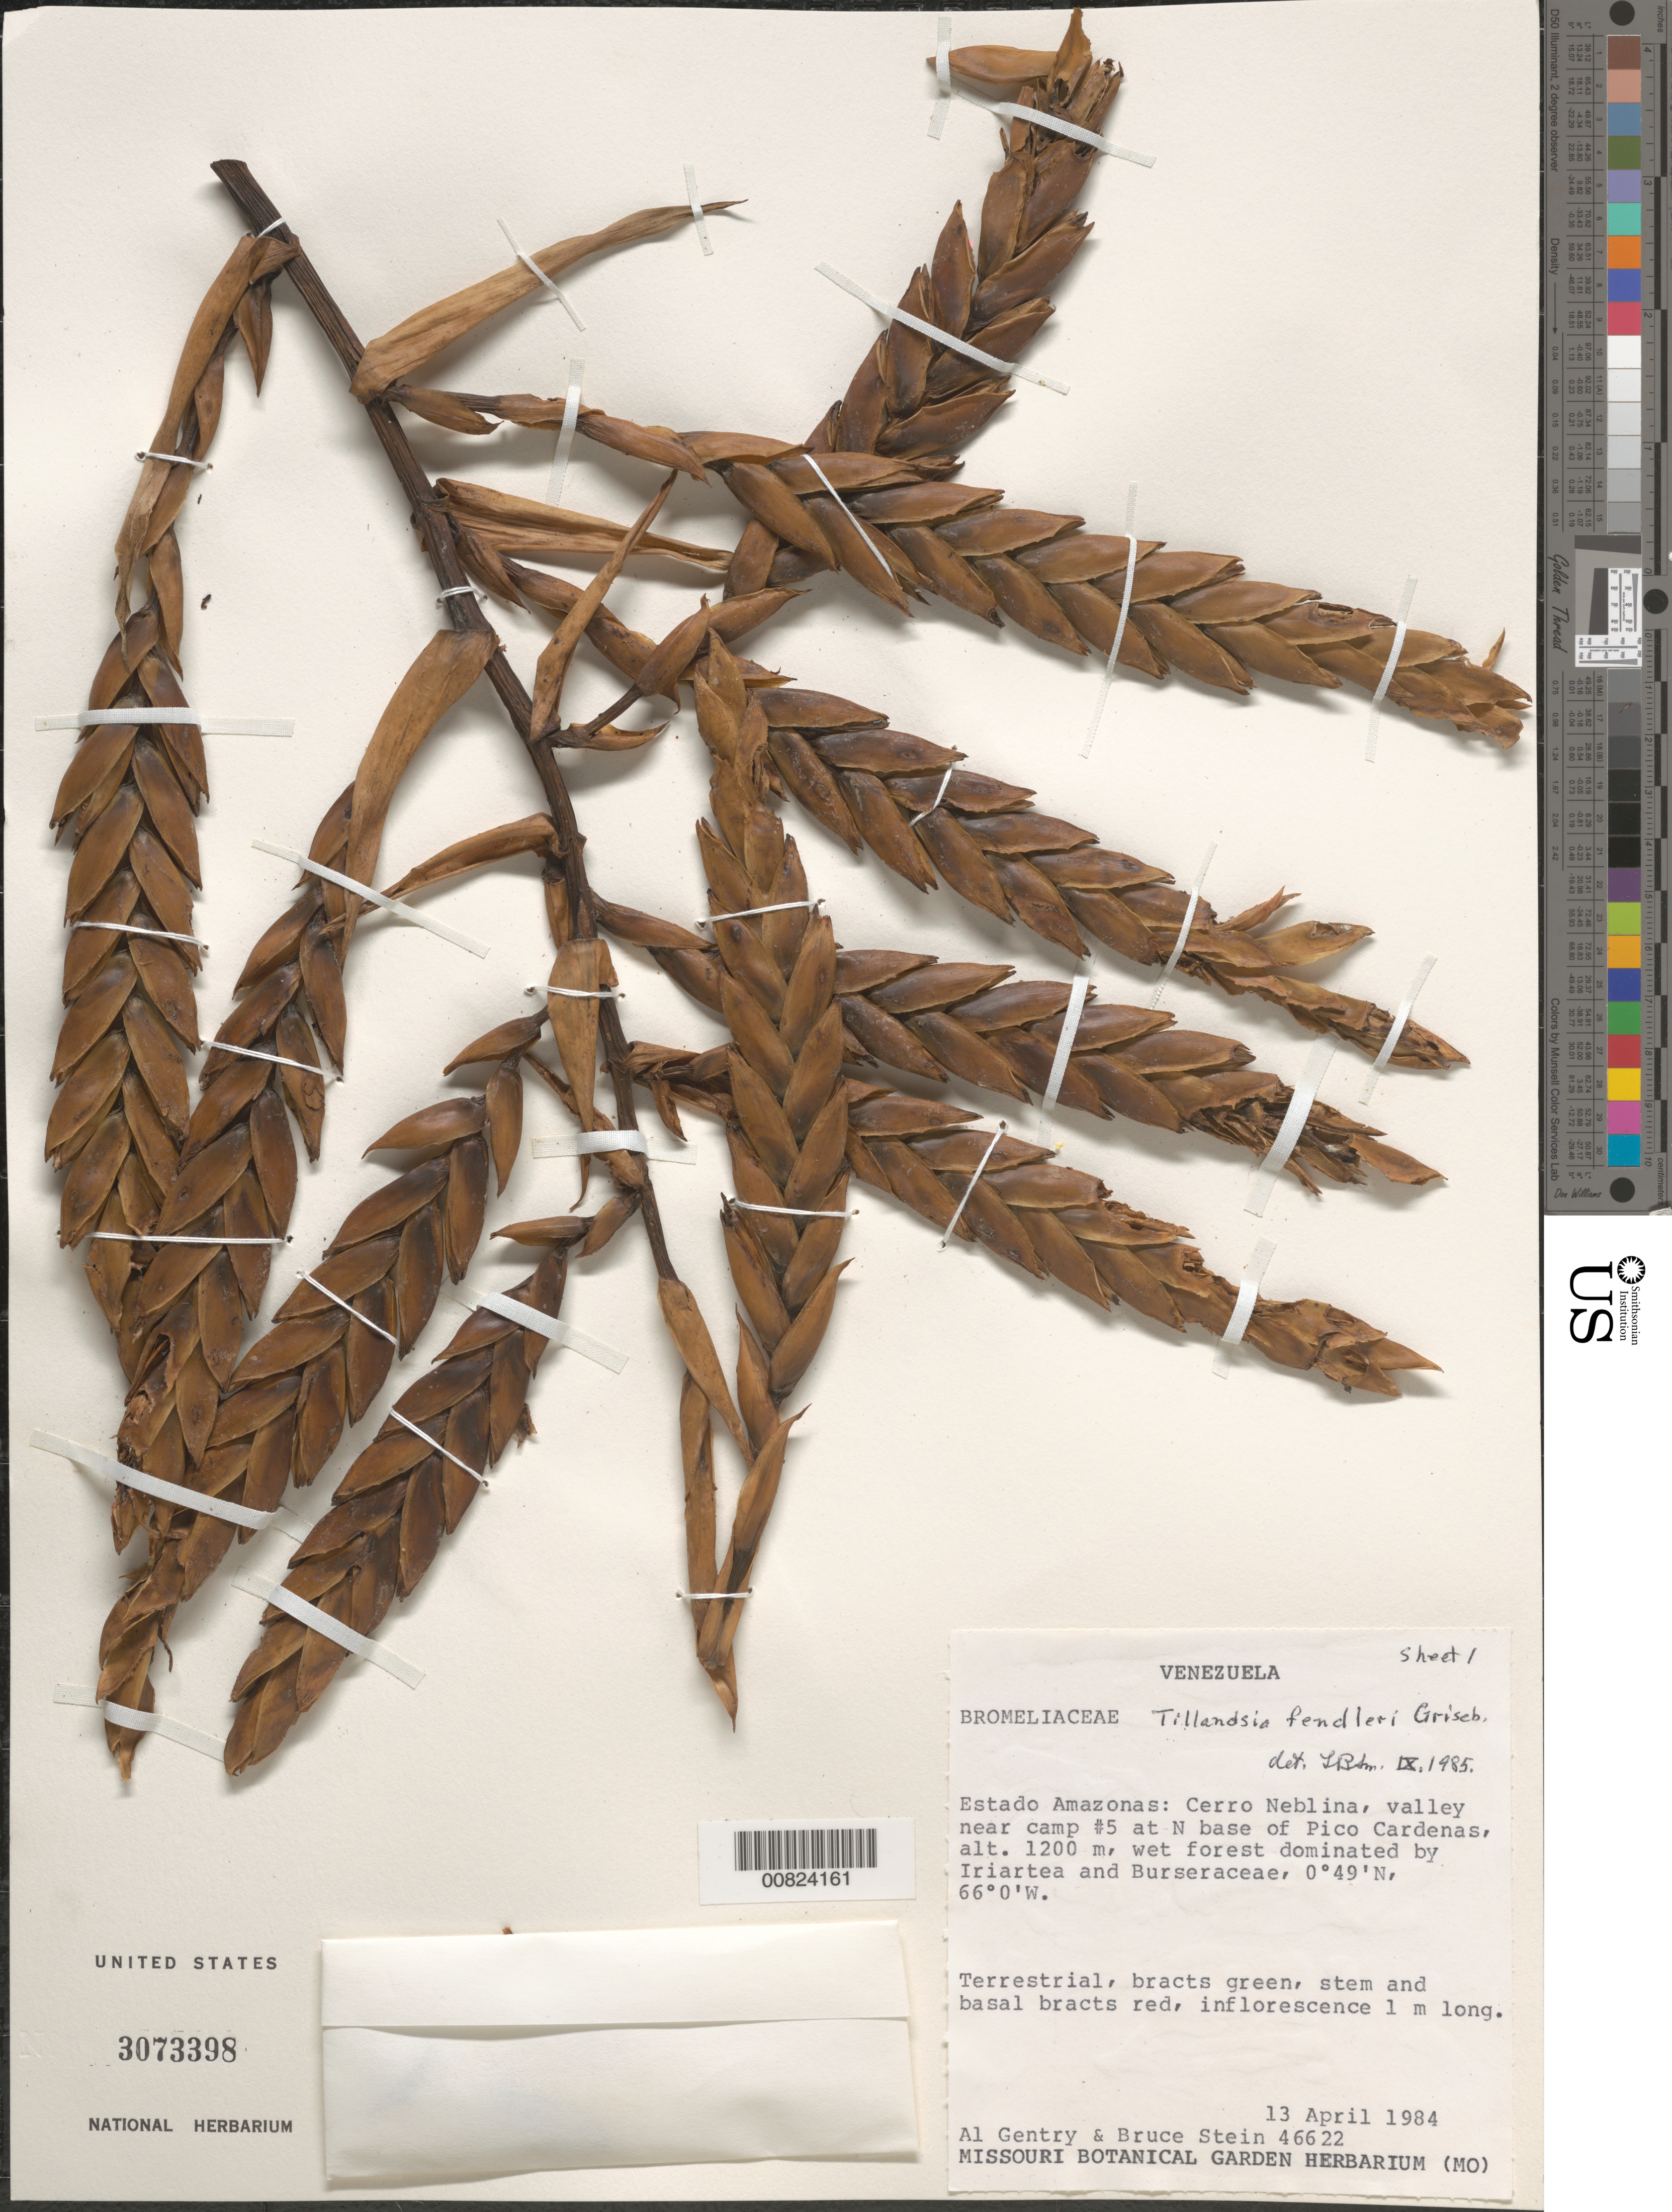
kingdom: Plantae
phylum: Tracheophyta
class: Liliopsida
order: Poales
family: Bromeliaceae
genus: Tillandsia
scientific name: Tillandsia fendleri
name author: Griseb.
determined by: Smith, Lyman B., (US), NMNH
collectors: A. H. Gentry & B. Stein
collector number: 46622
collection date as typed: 13-Apr-84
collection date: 1984-04-13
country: Venezuela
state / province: Amazonas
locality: Río Negro, Cerro de La Neblina, near camp #5, N base of Pico Cardenas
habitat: Wet forest dominated by Iriartea and Burseraceae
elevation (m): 1200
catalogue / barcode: US 3073398